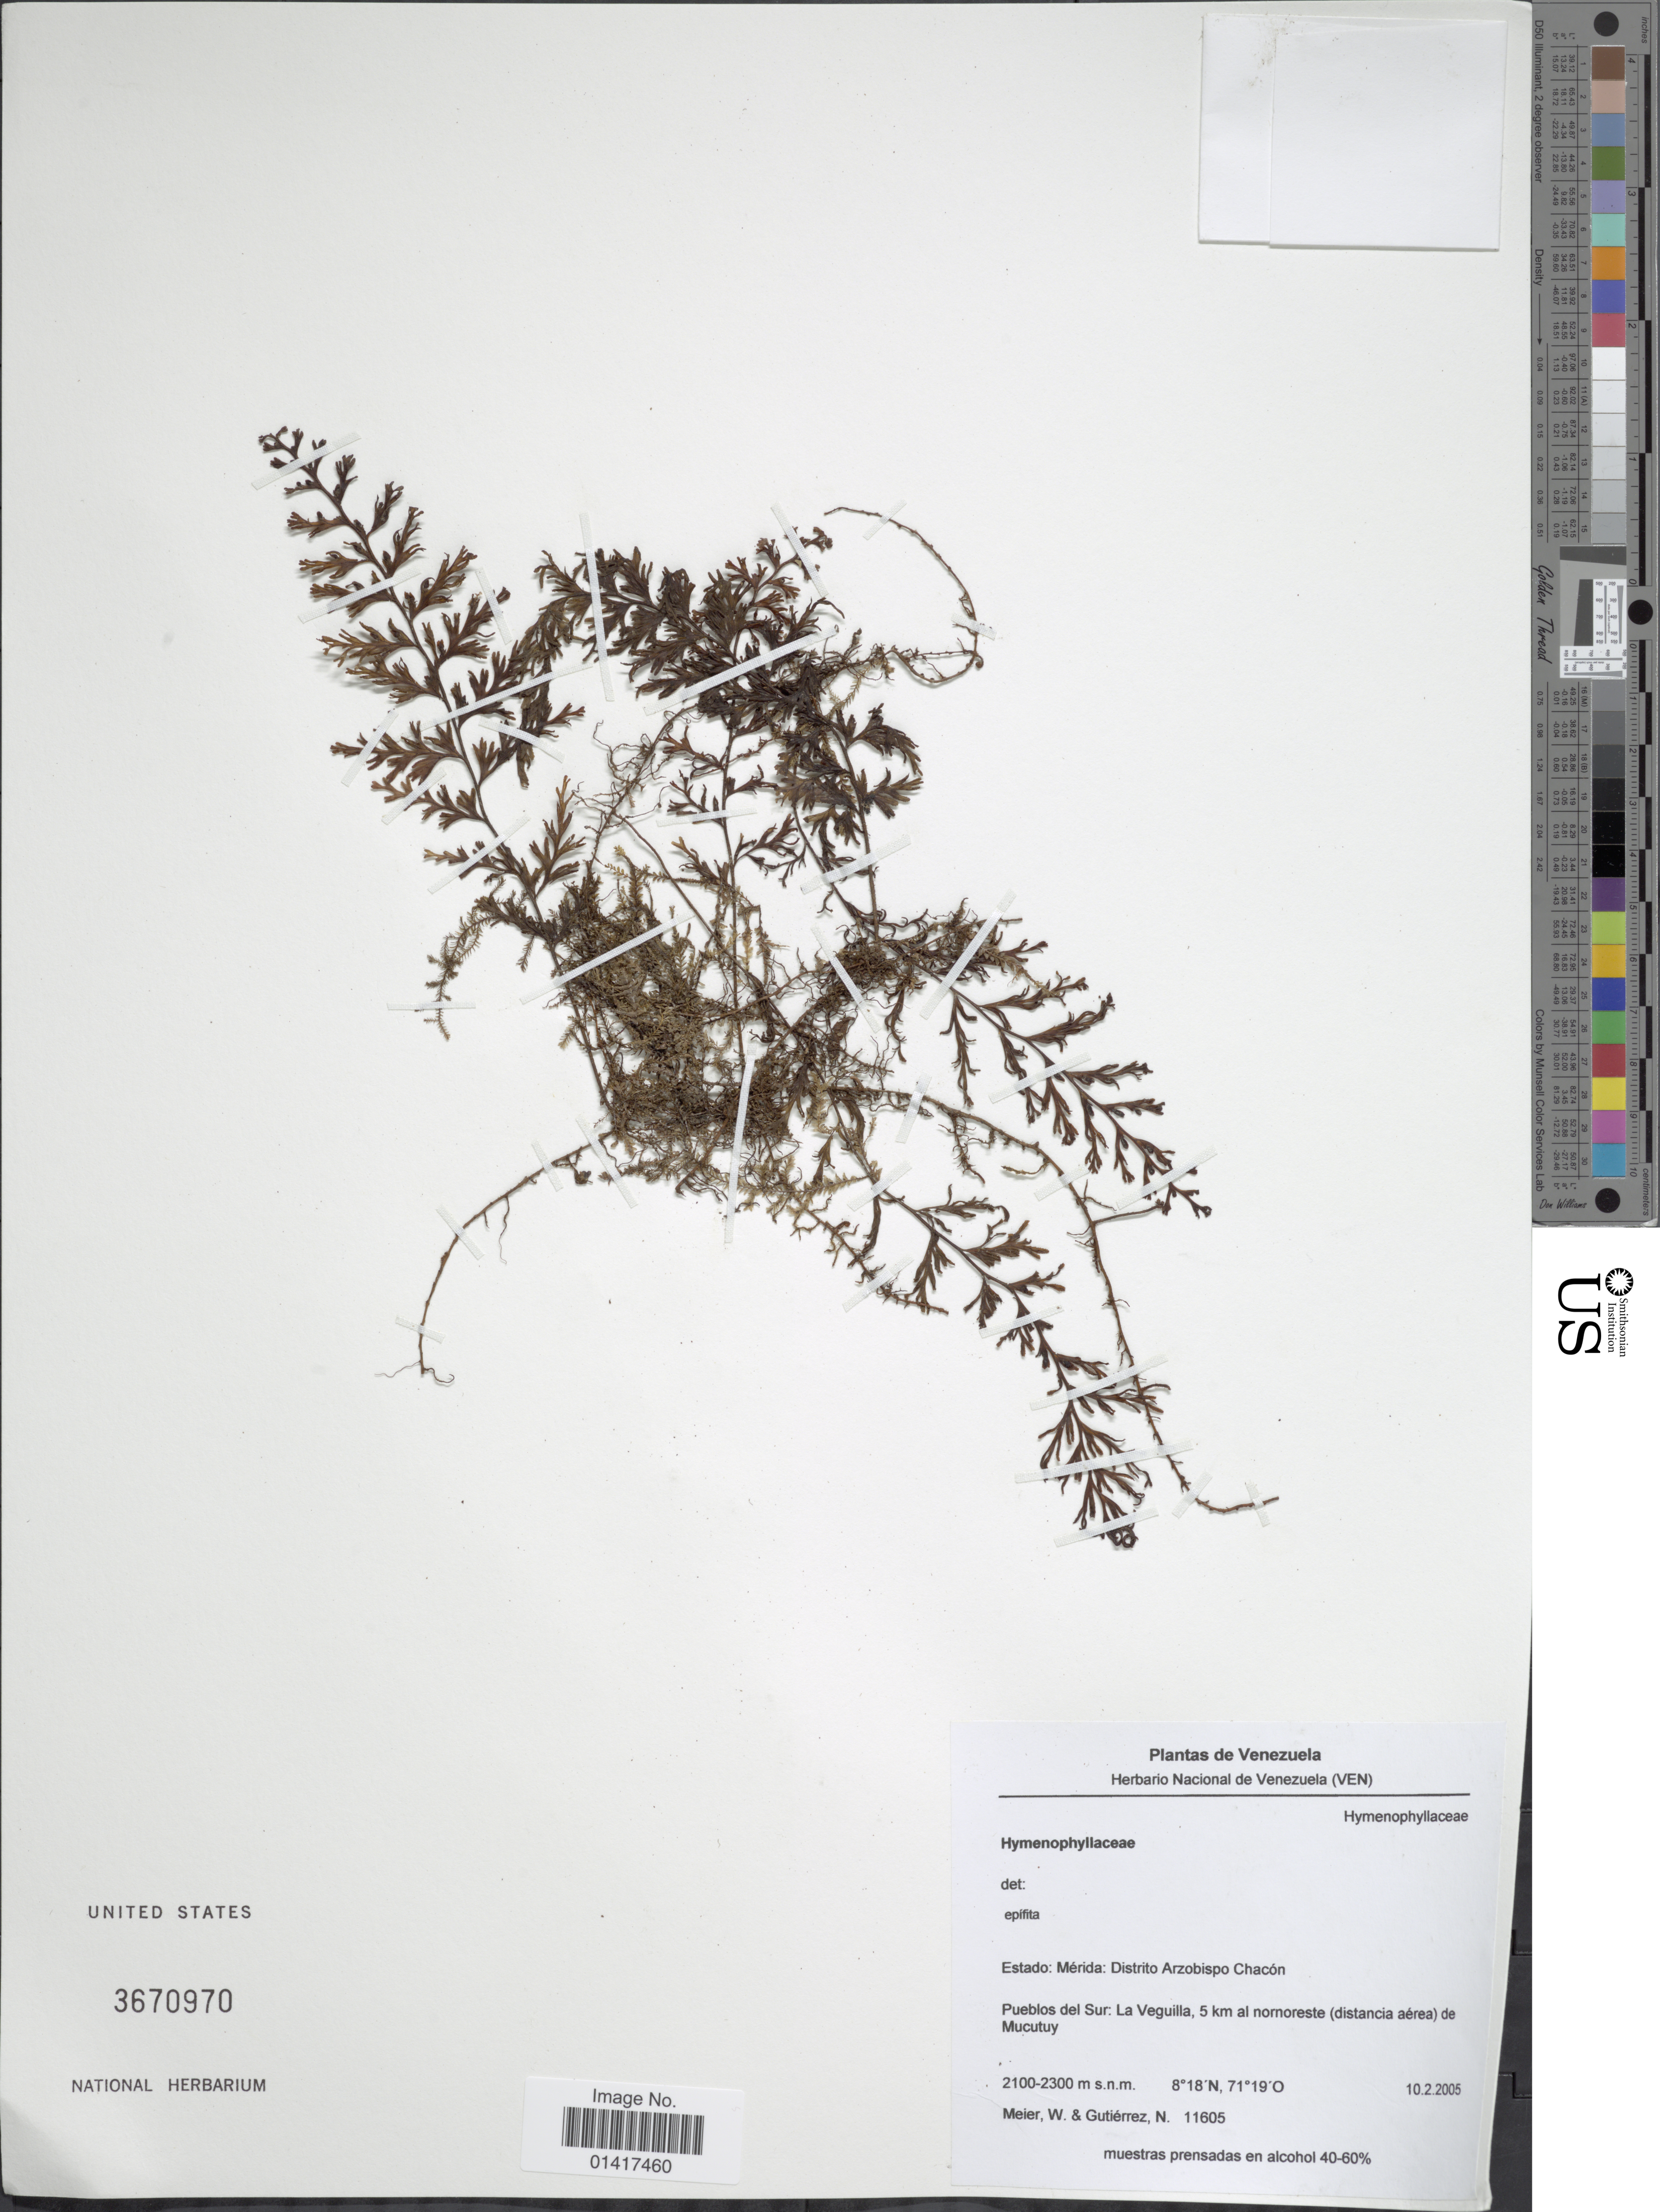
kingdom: Plantae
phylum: Tracheophyta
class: Polypodiopsida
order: Hymenophyllales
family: Hymenophyllaceae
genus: Hymenophyllum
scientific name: Hymenophyllum sp.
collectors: W. Meier & N. Gutierrez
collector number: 11605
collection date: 2005-02-10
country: Venezuela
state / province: Mérida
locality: Estado: Merida: Distrito Arzobispo Chacon. Pueblos del Sur: La Veguilla, 5 km al nornoreste (distancia aerea) de Mucutuy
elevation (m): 2100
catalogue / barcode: US 3670970